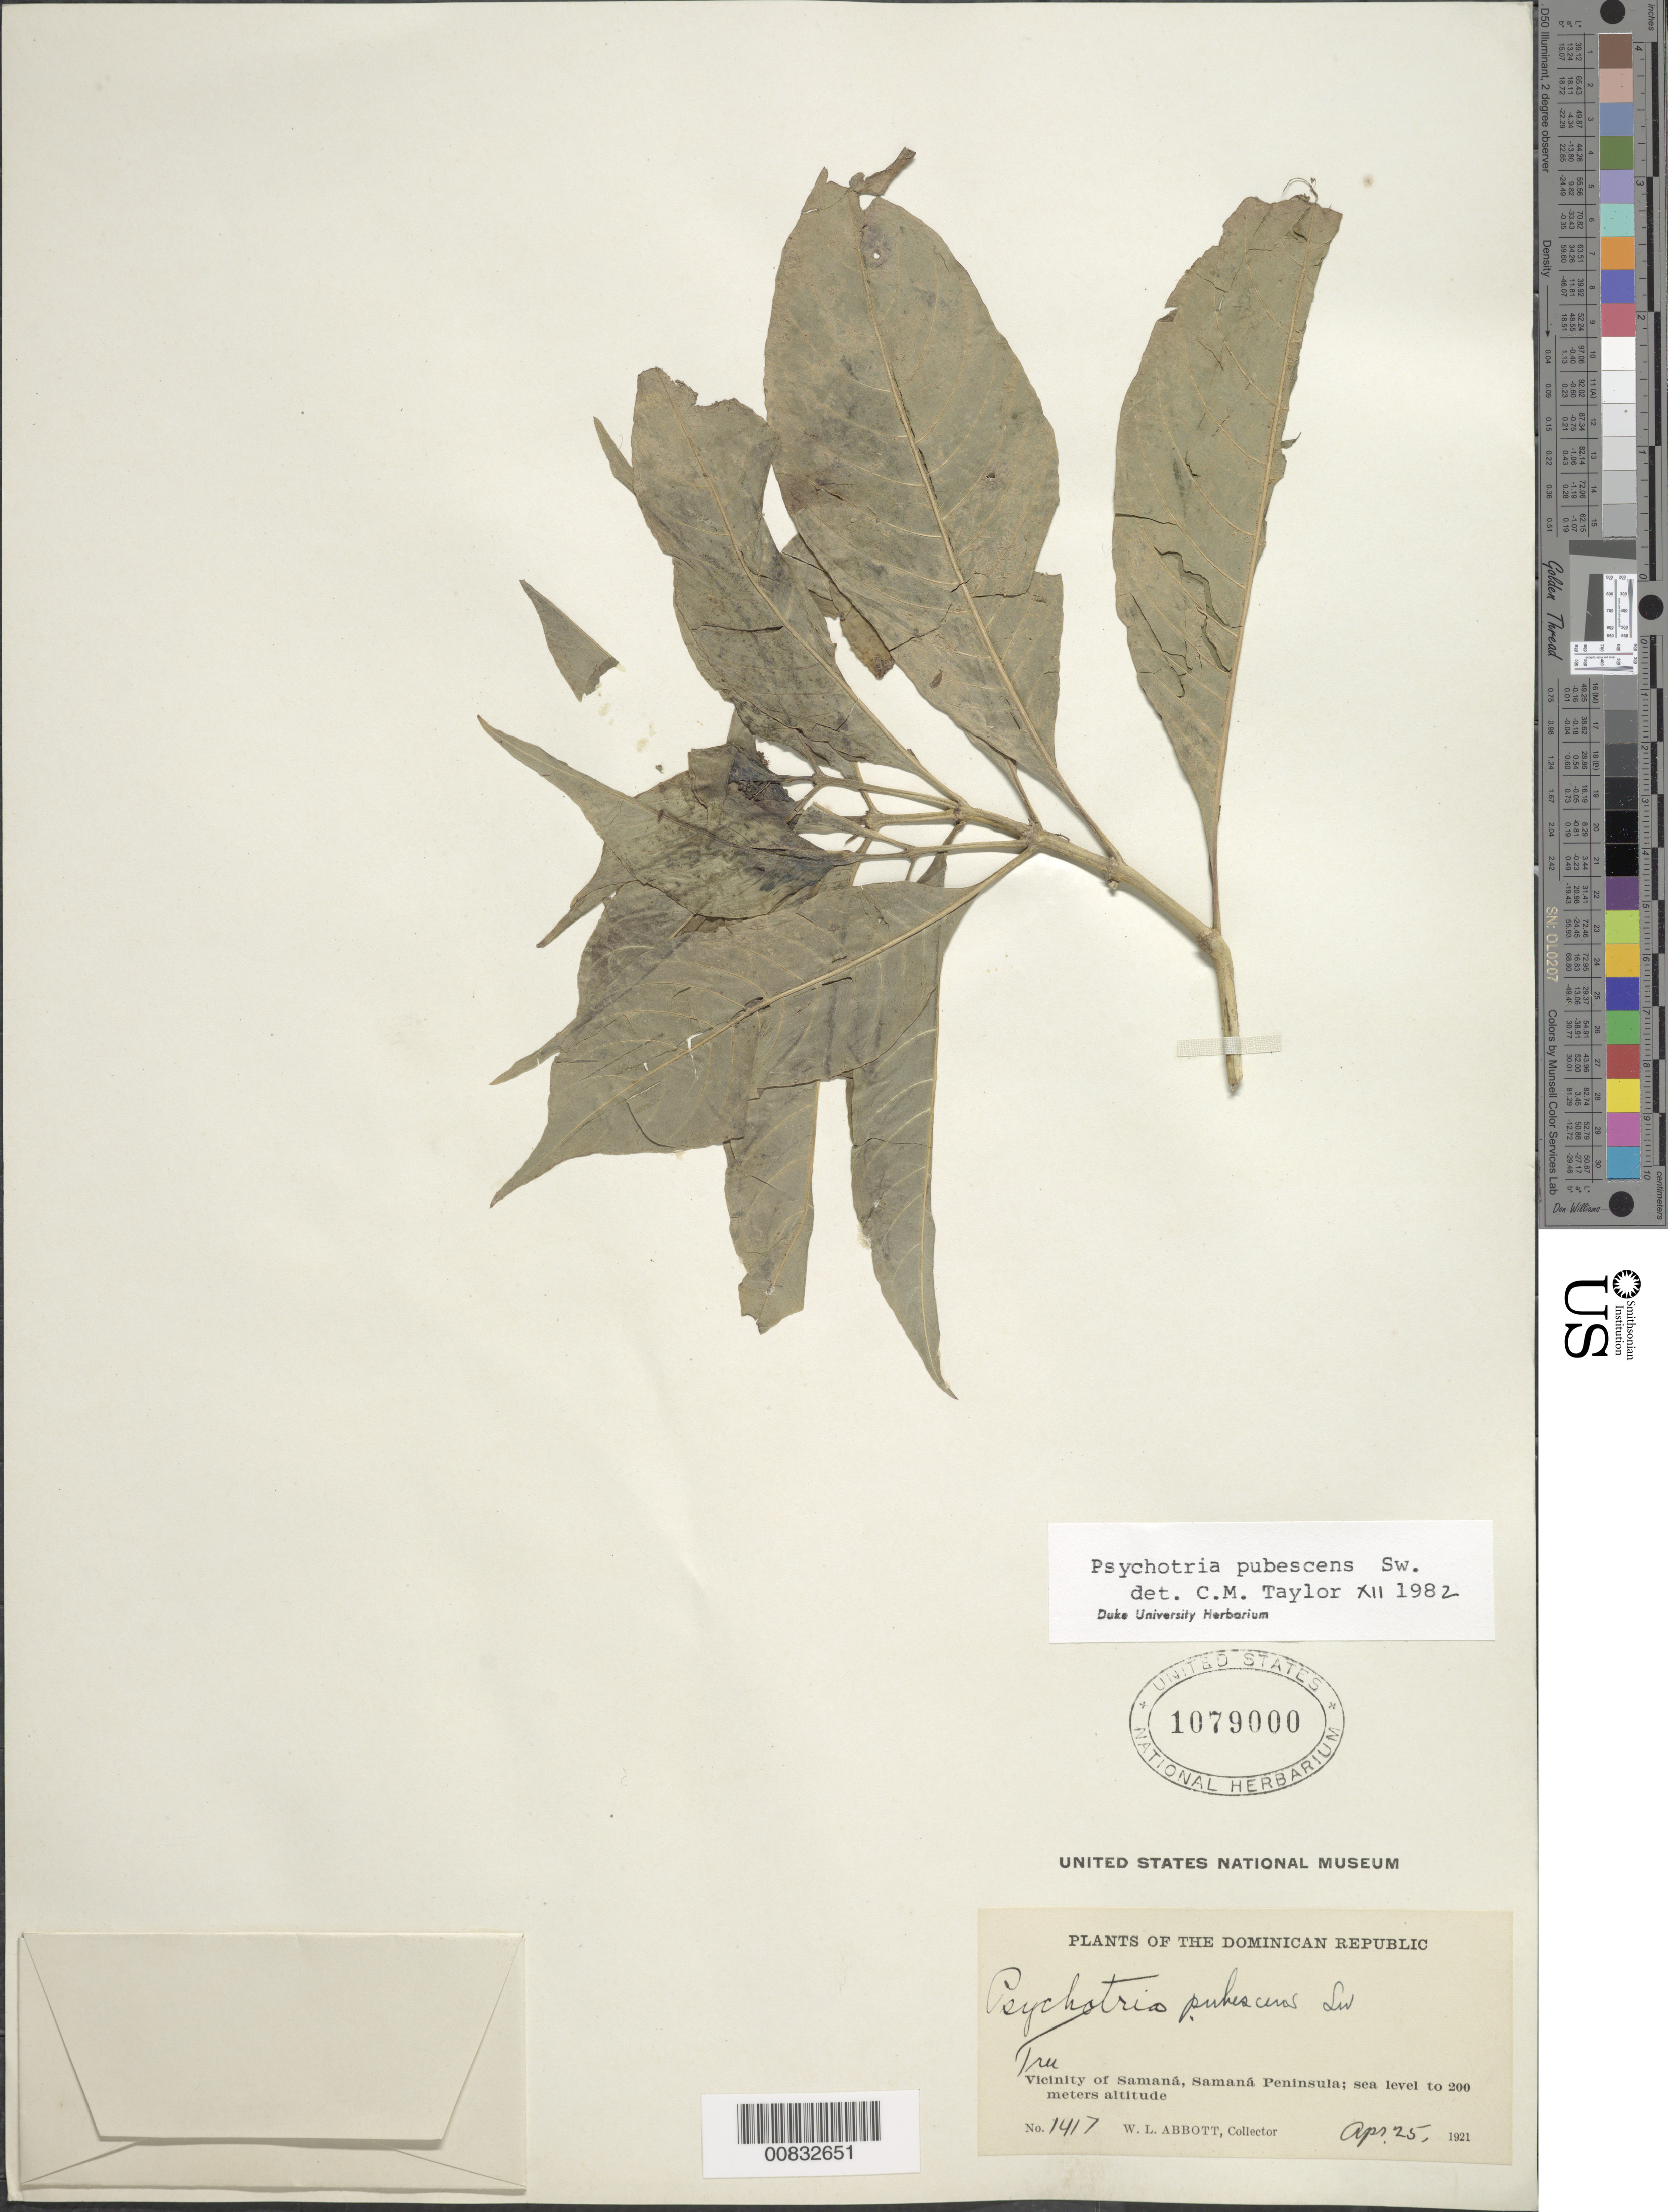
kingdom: Plantae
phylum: Tracheophyta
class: Magnoliopsida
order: Gentianales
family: Rubiaceae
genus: Psychotria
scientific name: Psychotria pubescens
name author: Sw.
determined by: Taylor, Charlotte M.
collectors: W. L. Abbott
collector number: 1417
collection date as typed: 25 Apr 1921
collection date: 1921-04-25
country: Dominican Republic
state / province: Samana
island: Hispaniola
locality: Vicinity of Samaná, Samaná Peninsula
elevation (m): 0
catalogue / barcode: US 1079000